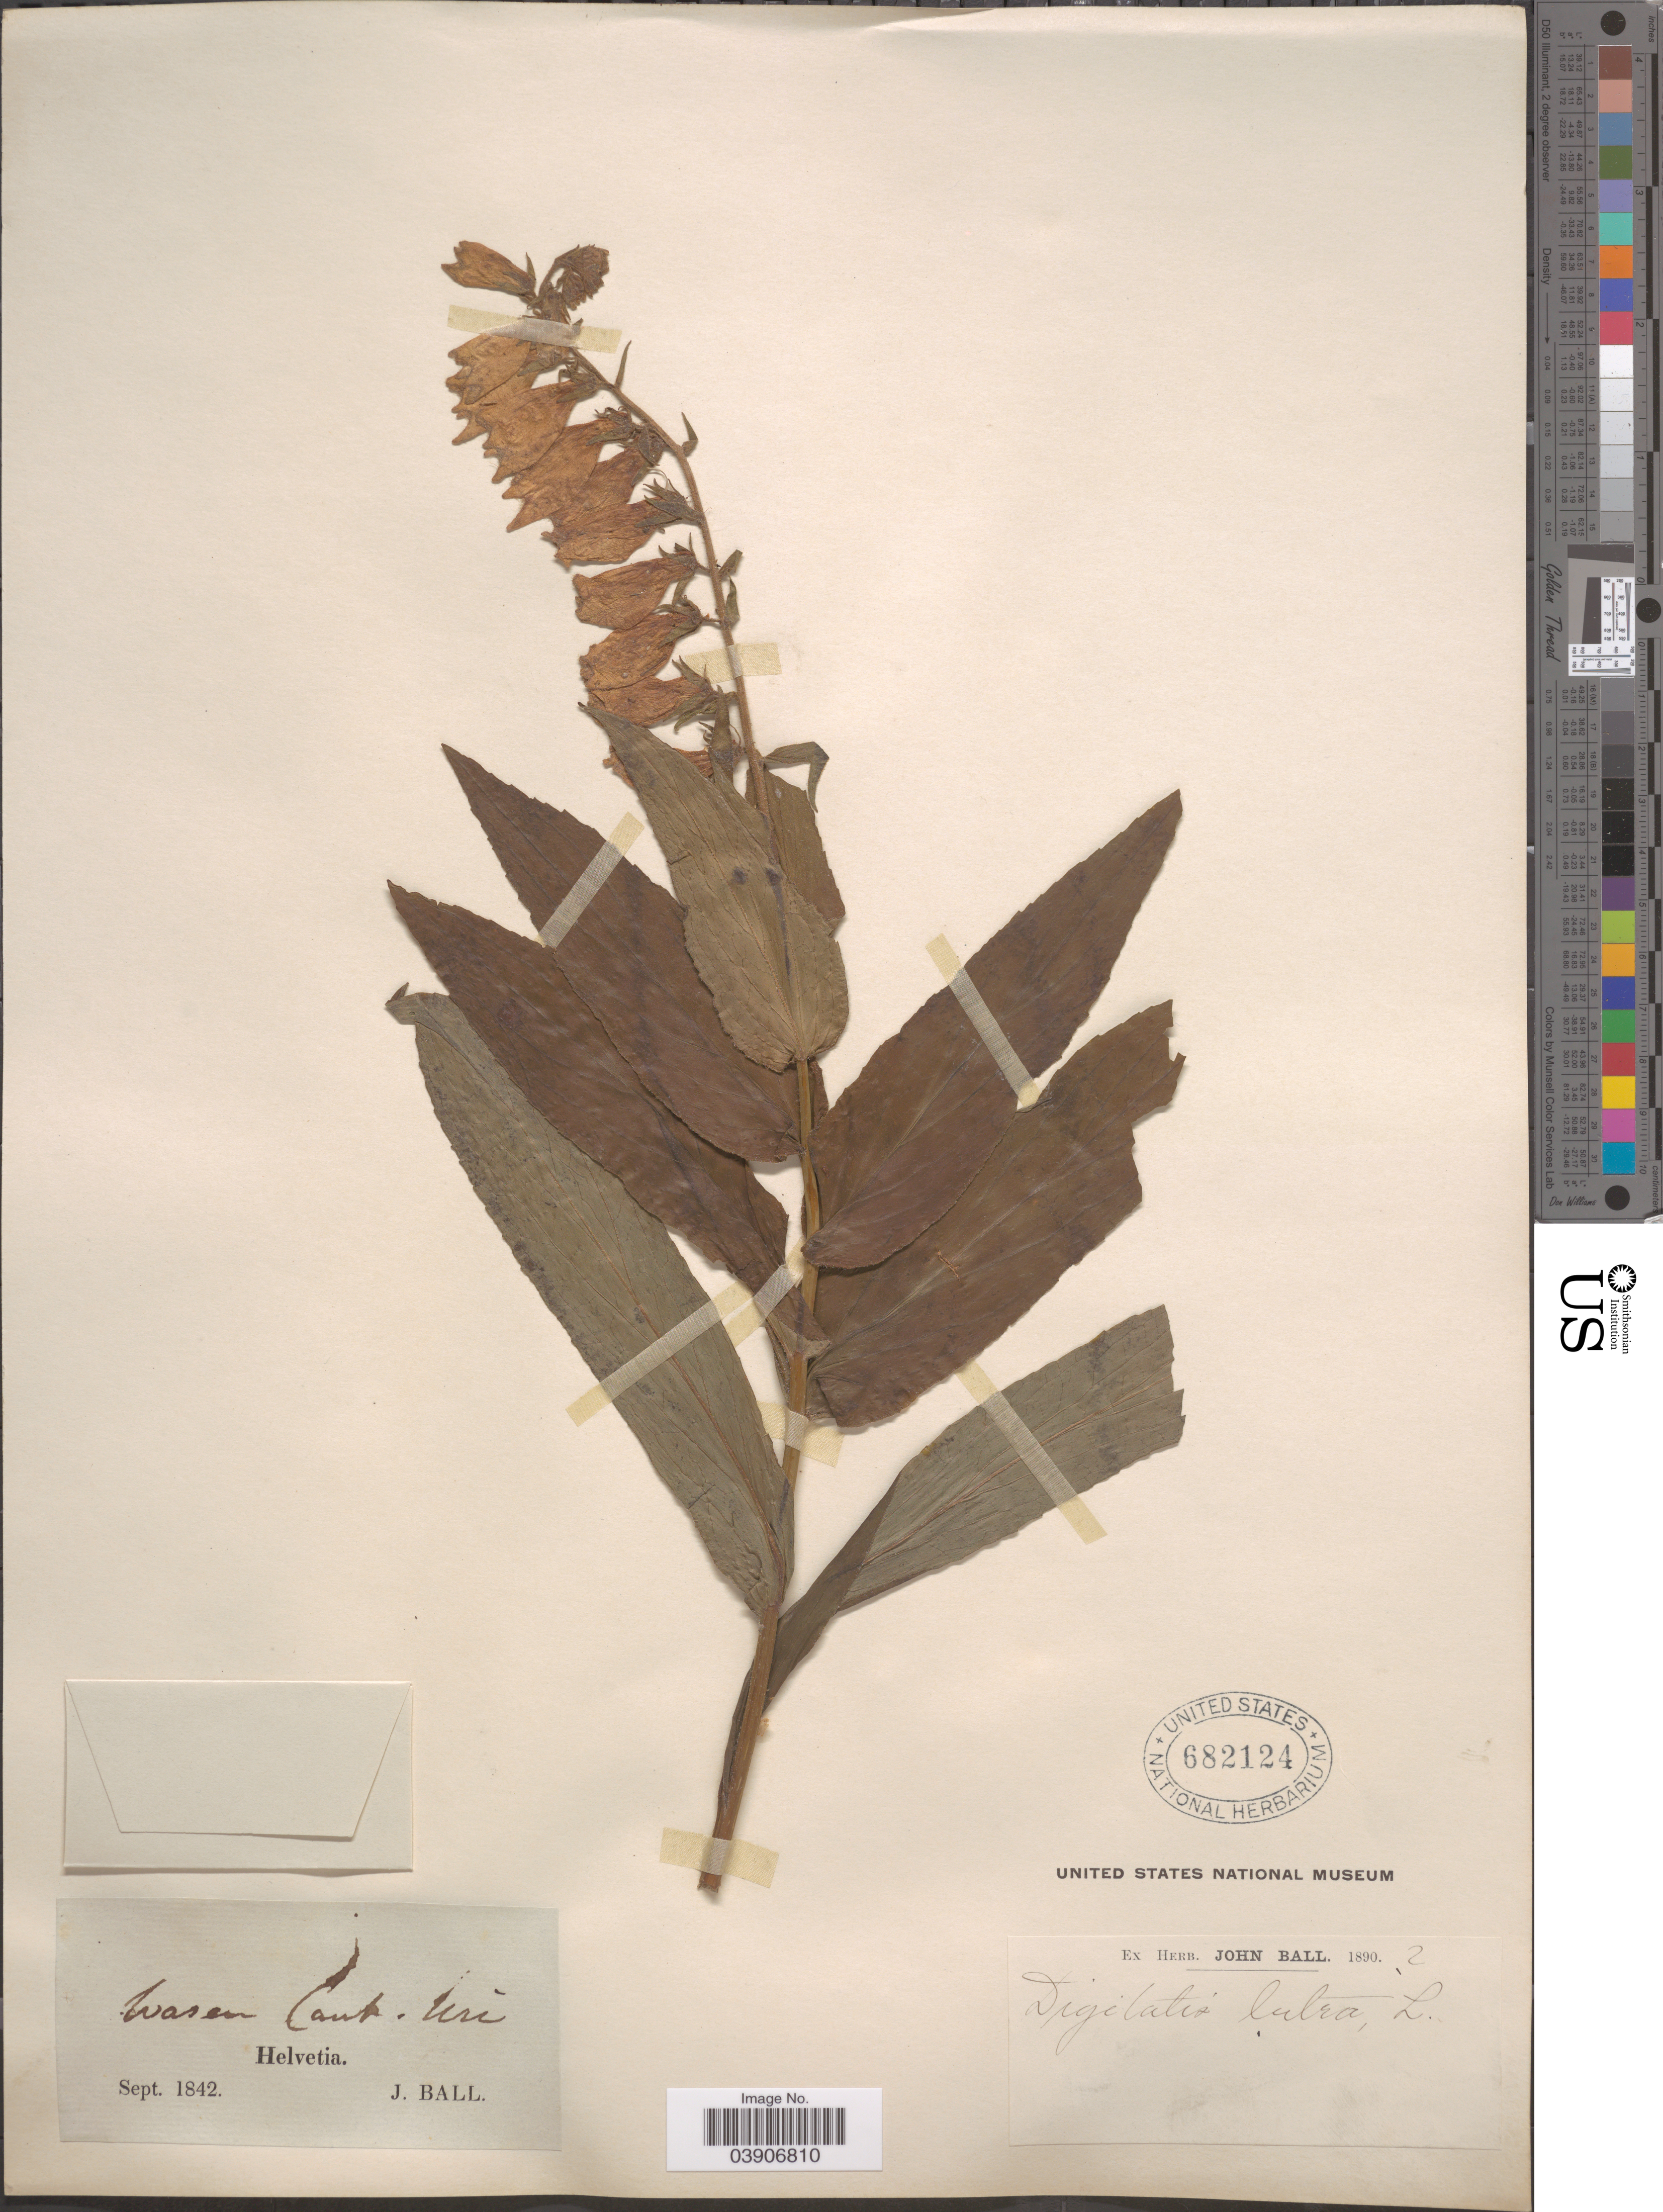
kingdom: Plantae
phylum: Tracheophyta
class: Magnoliopsida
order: Lamiales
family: Plantaginaceae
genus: Digitalis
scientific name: Digitalis lutea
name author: L.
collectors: J. Ball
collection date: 1842-09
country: Switzerland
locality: Helvetia. Wassen Camp. Uri.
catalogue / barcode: US 682124